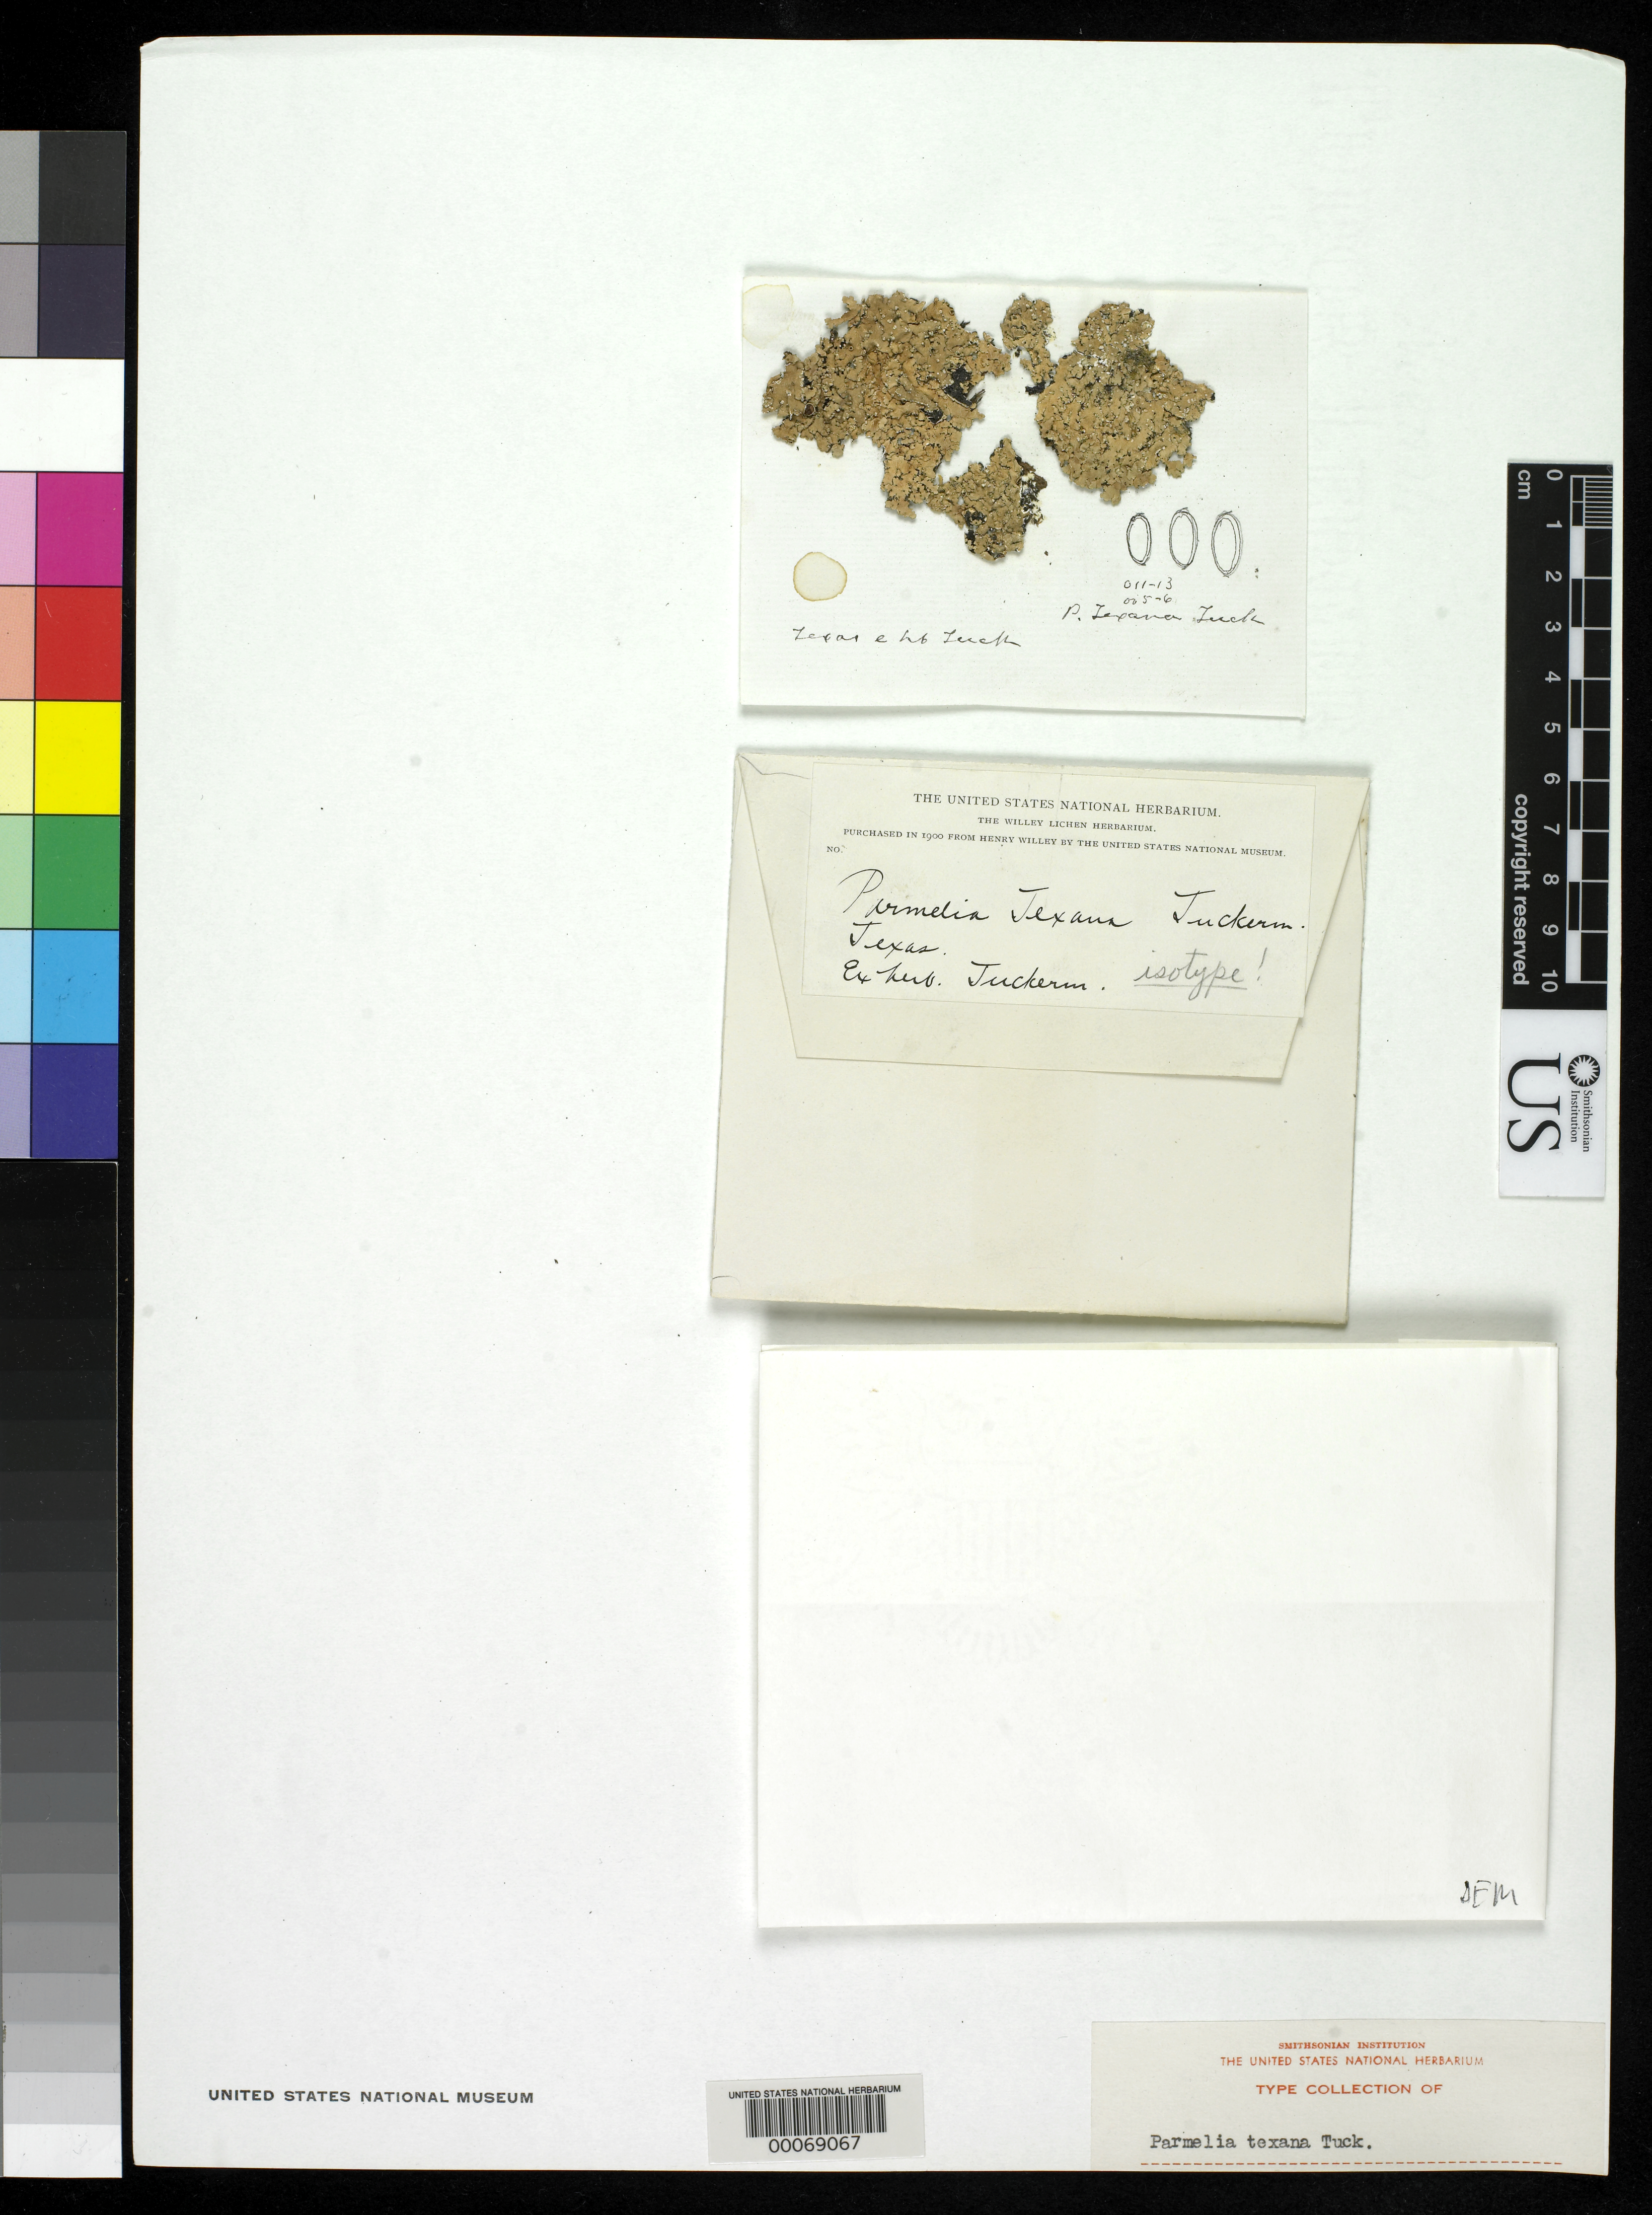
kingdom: Fungi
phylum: Ascomycota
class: Lecanoromycetes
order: Lecanorales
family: Parmeliaceae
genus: Parmelia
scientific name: Parmelia texana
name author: Tuck.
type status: Isolectotype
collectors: C. Wright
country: United States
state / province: Texas